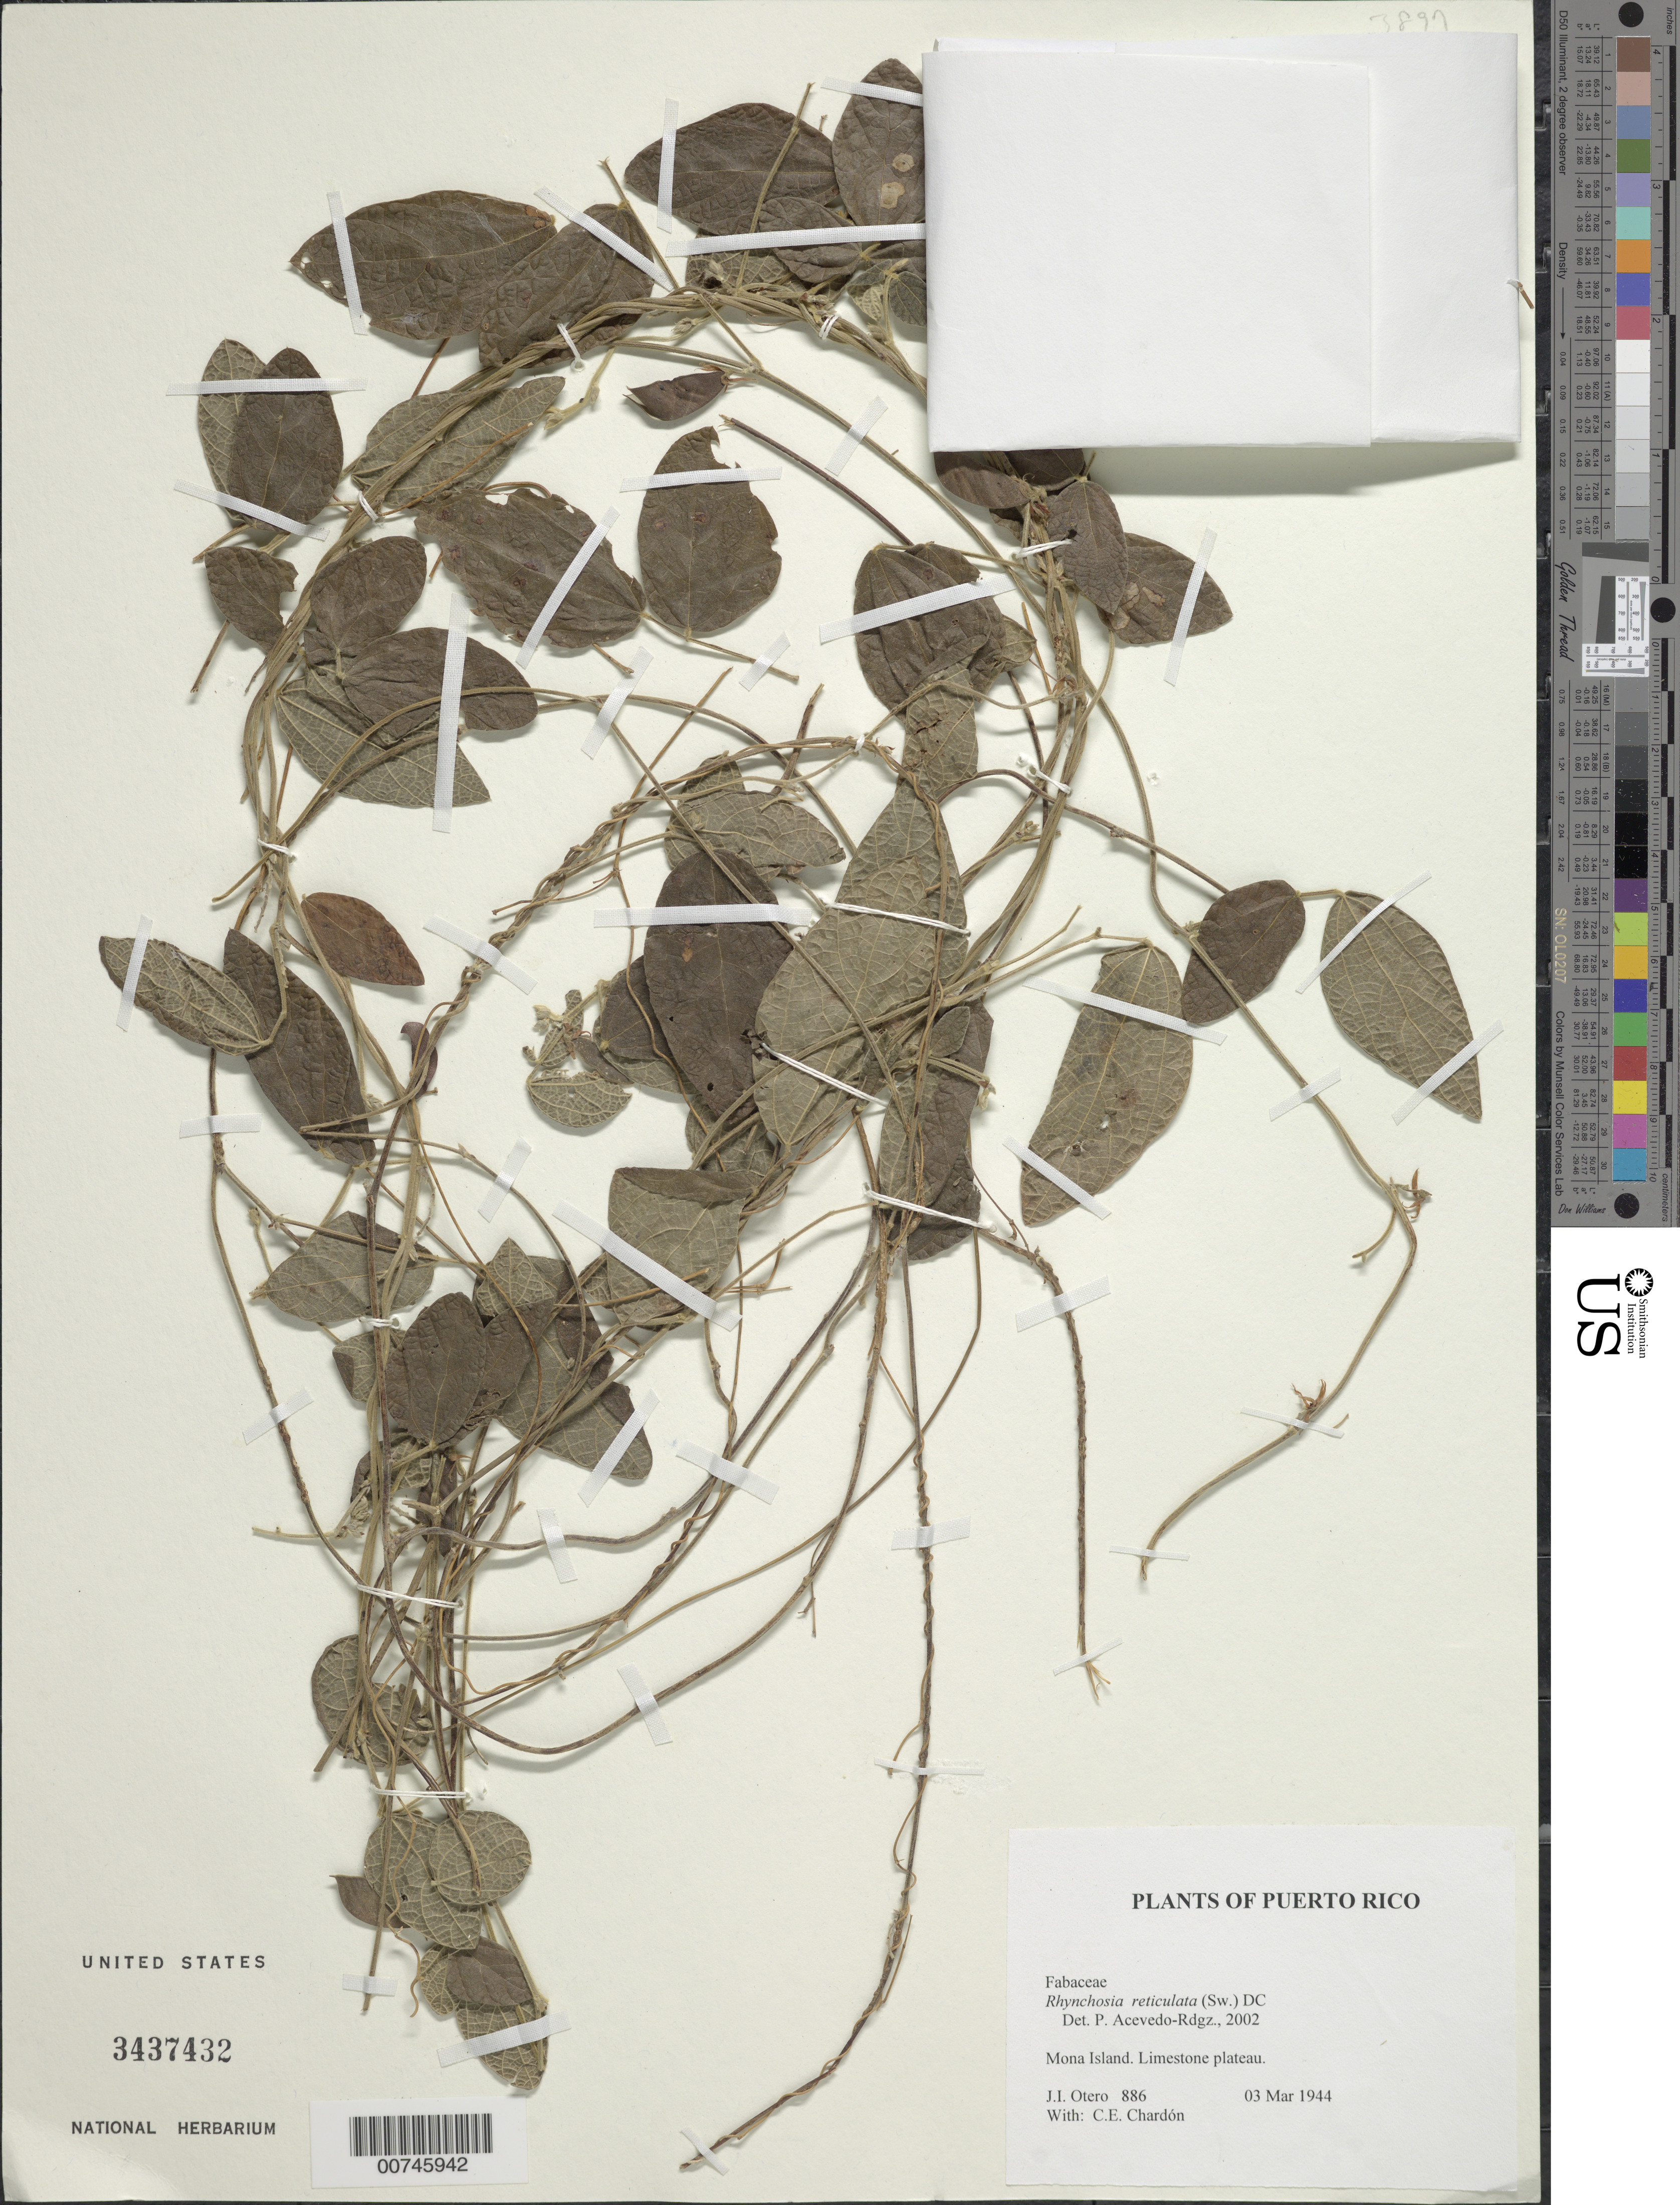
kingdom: Plantae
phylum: Tracheophyta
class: Magnoliopsida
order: Fabales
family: Fabaceae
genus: Rhynchosia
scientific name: Rhynchosia reticulata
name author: (Sw.) DC.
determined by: Acevedo-Rodríguez, P., (BOT), Smithsonian Institution - National Museum of Natural History (UNITED STATES)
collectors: J. Otero & C. E. Chardón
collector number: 886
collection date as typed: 03 Mar 1944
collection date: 1944-03-03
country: Puerto Rico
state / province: Mayaguëz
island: Mona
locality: Mona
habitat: Limestone plateau.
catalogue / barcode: US 3437432